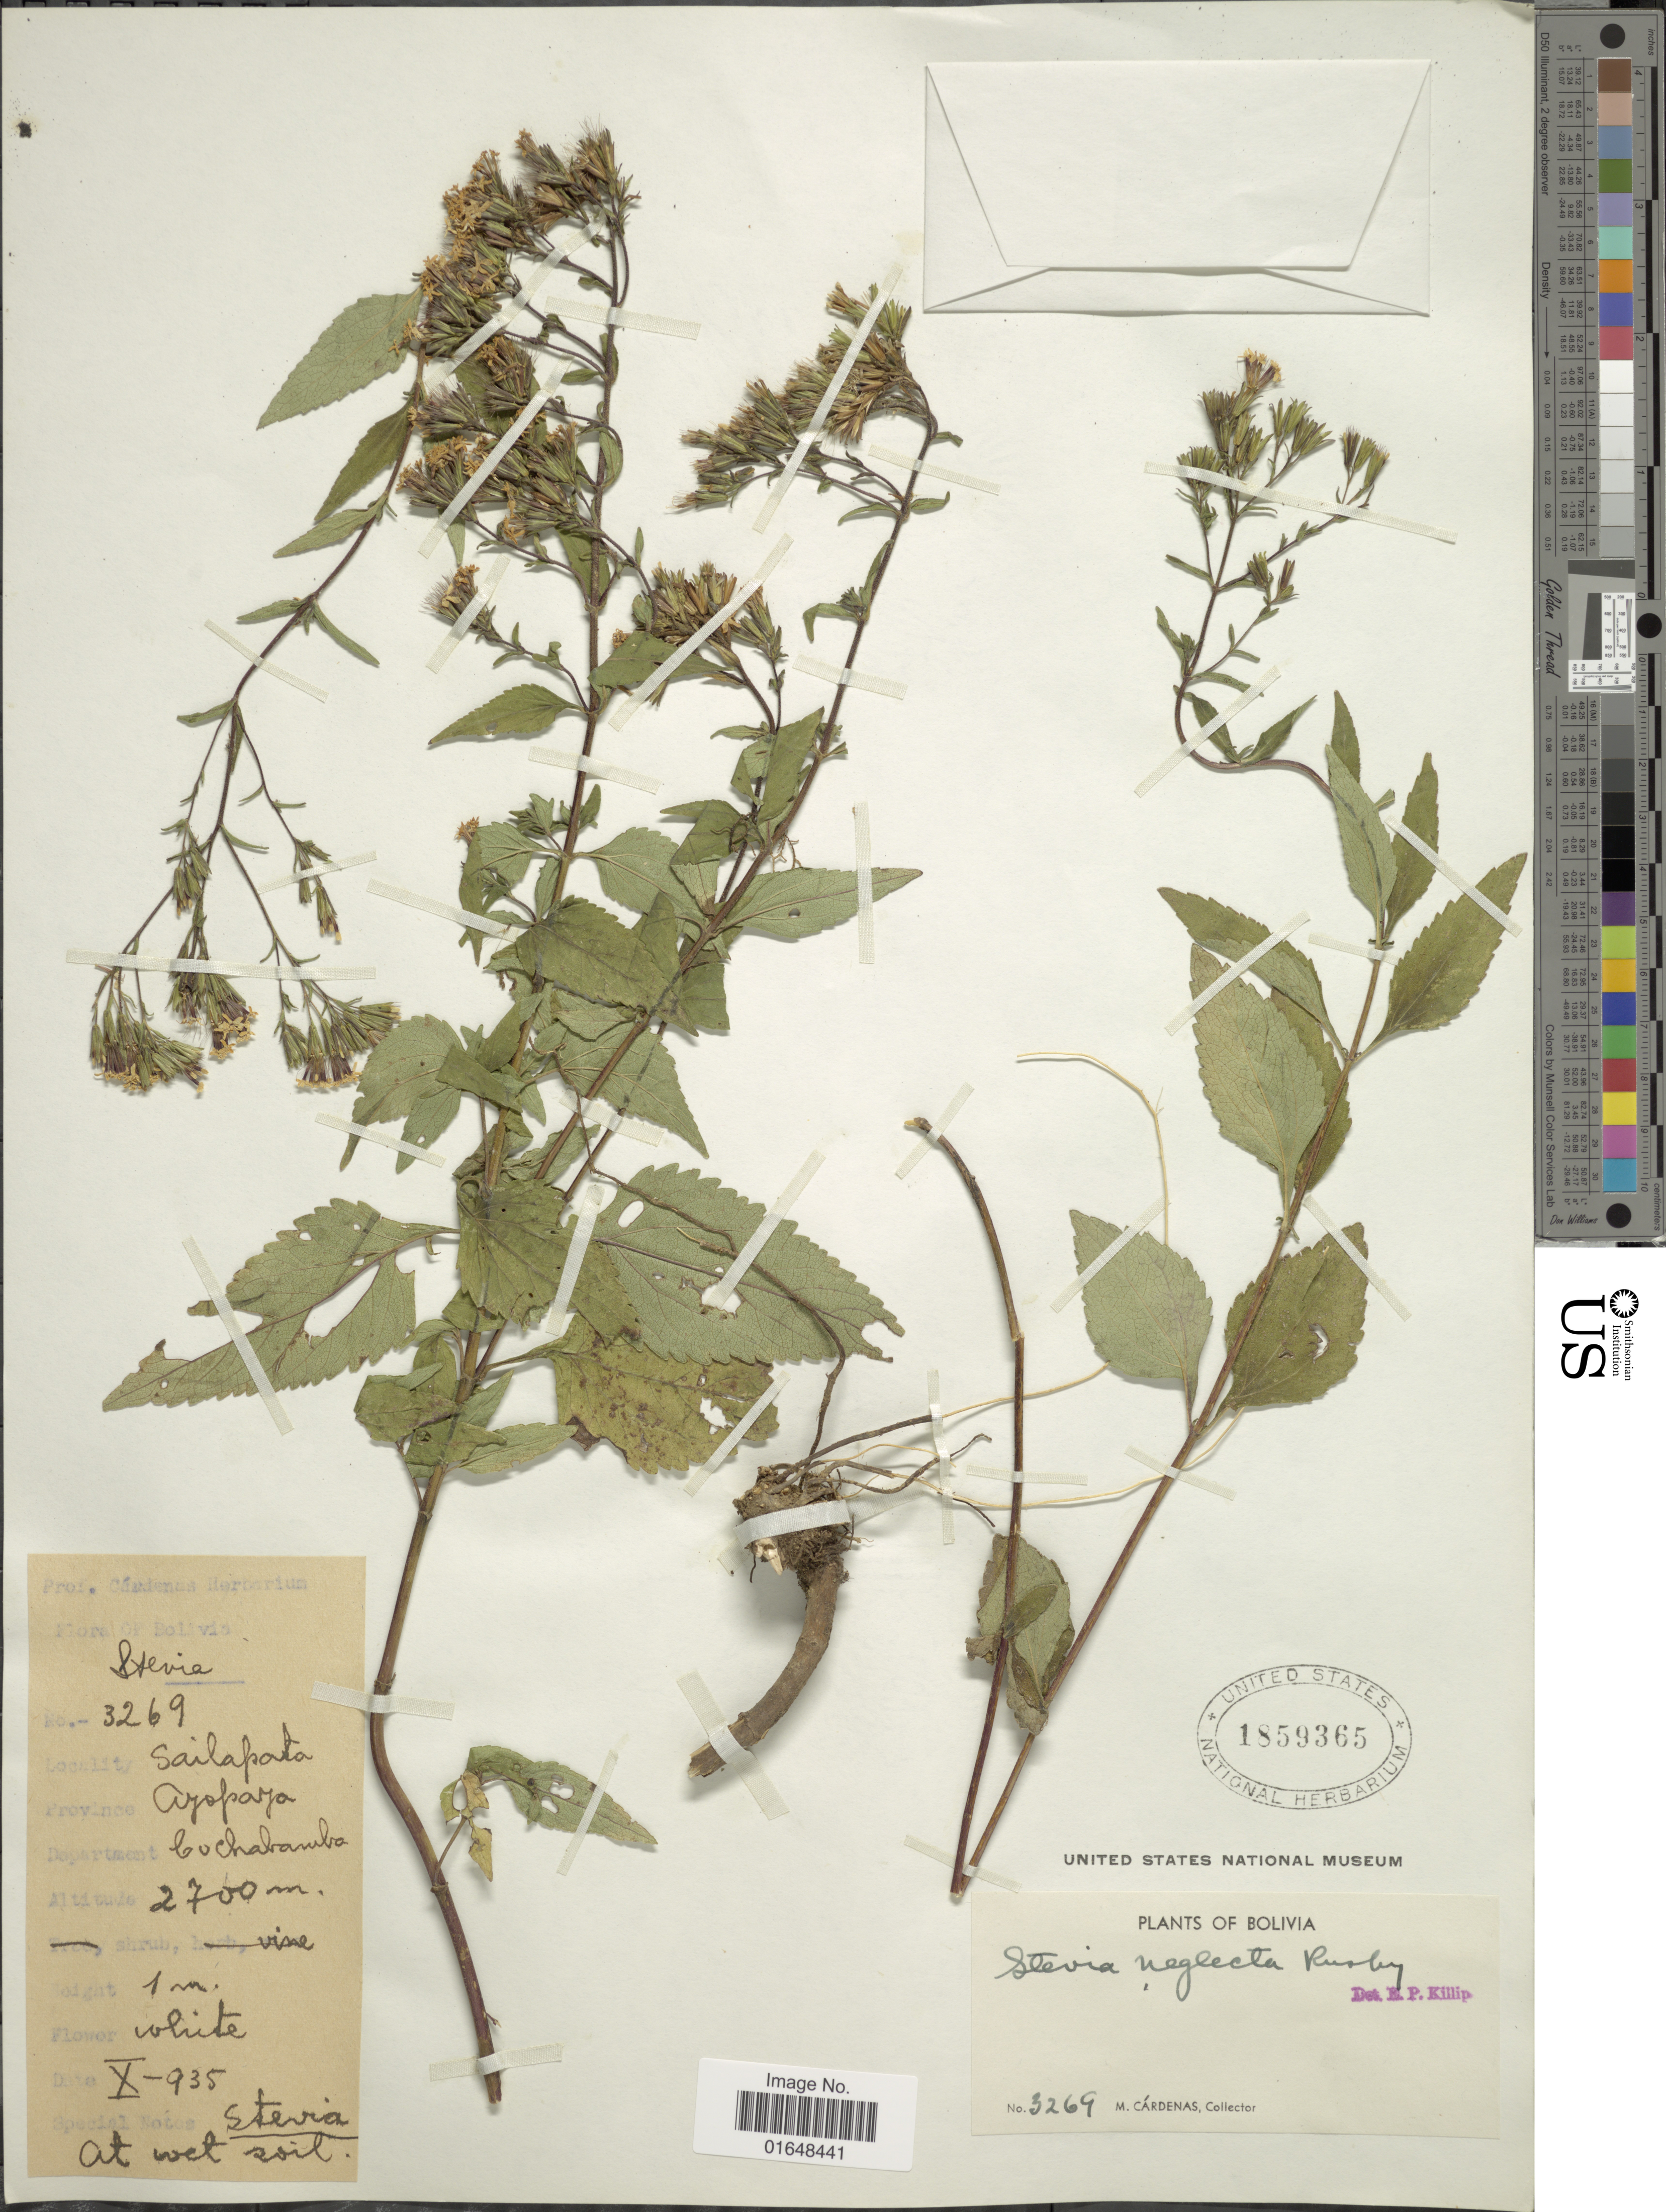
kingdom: Plantae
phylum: Tracheophyta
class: Magnoliopsida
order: Asterales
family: Asteraceae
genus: Stevia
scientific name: Stevia neglecta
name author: Rusby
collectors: M. Cárdenas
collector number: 3269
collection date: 1935-10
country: Bolivia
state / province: Cochabamba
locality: Sailapata. Province Ayopaya. Department Cochabamba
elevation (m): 2700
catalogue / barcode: US 1859365